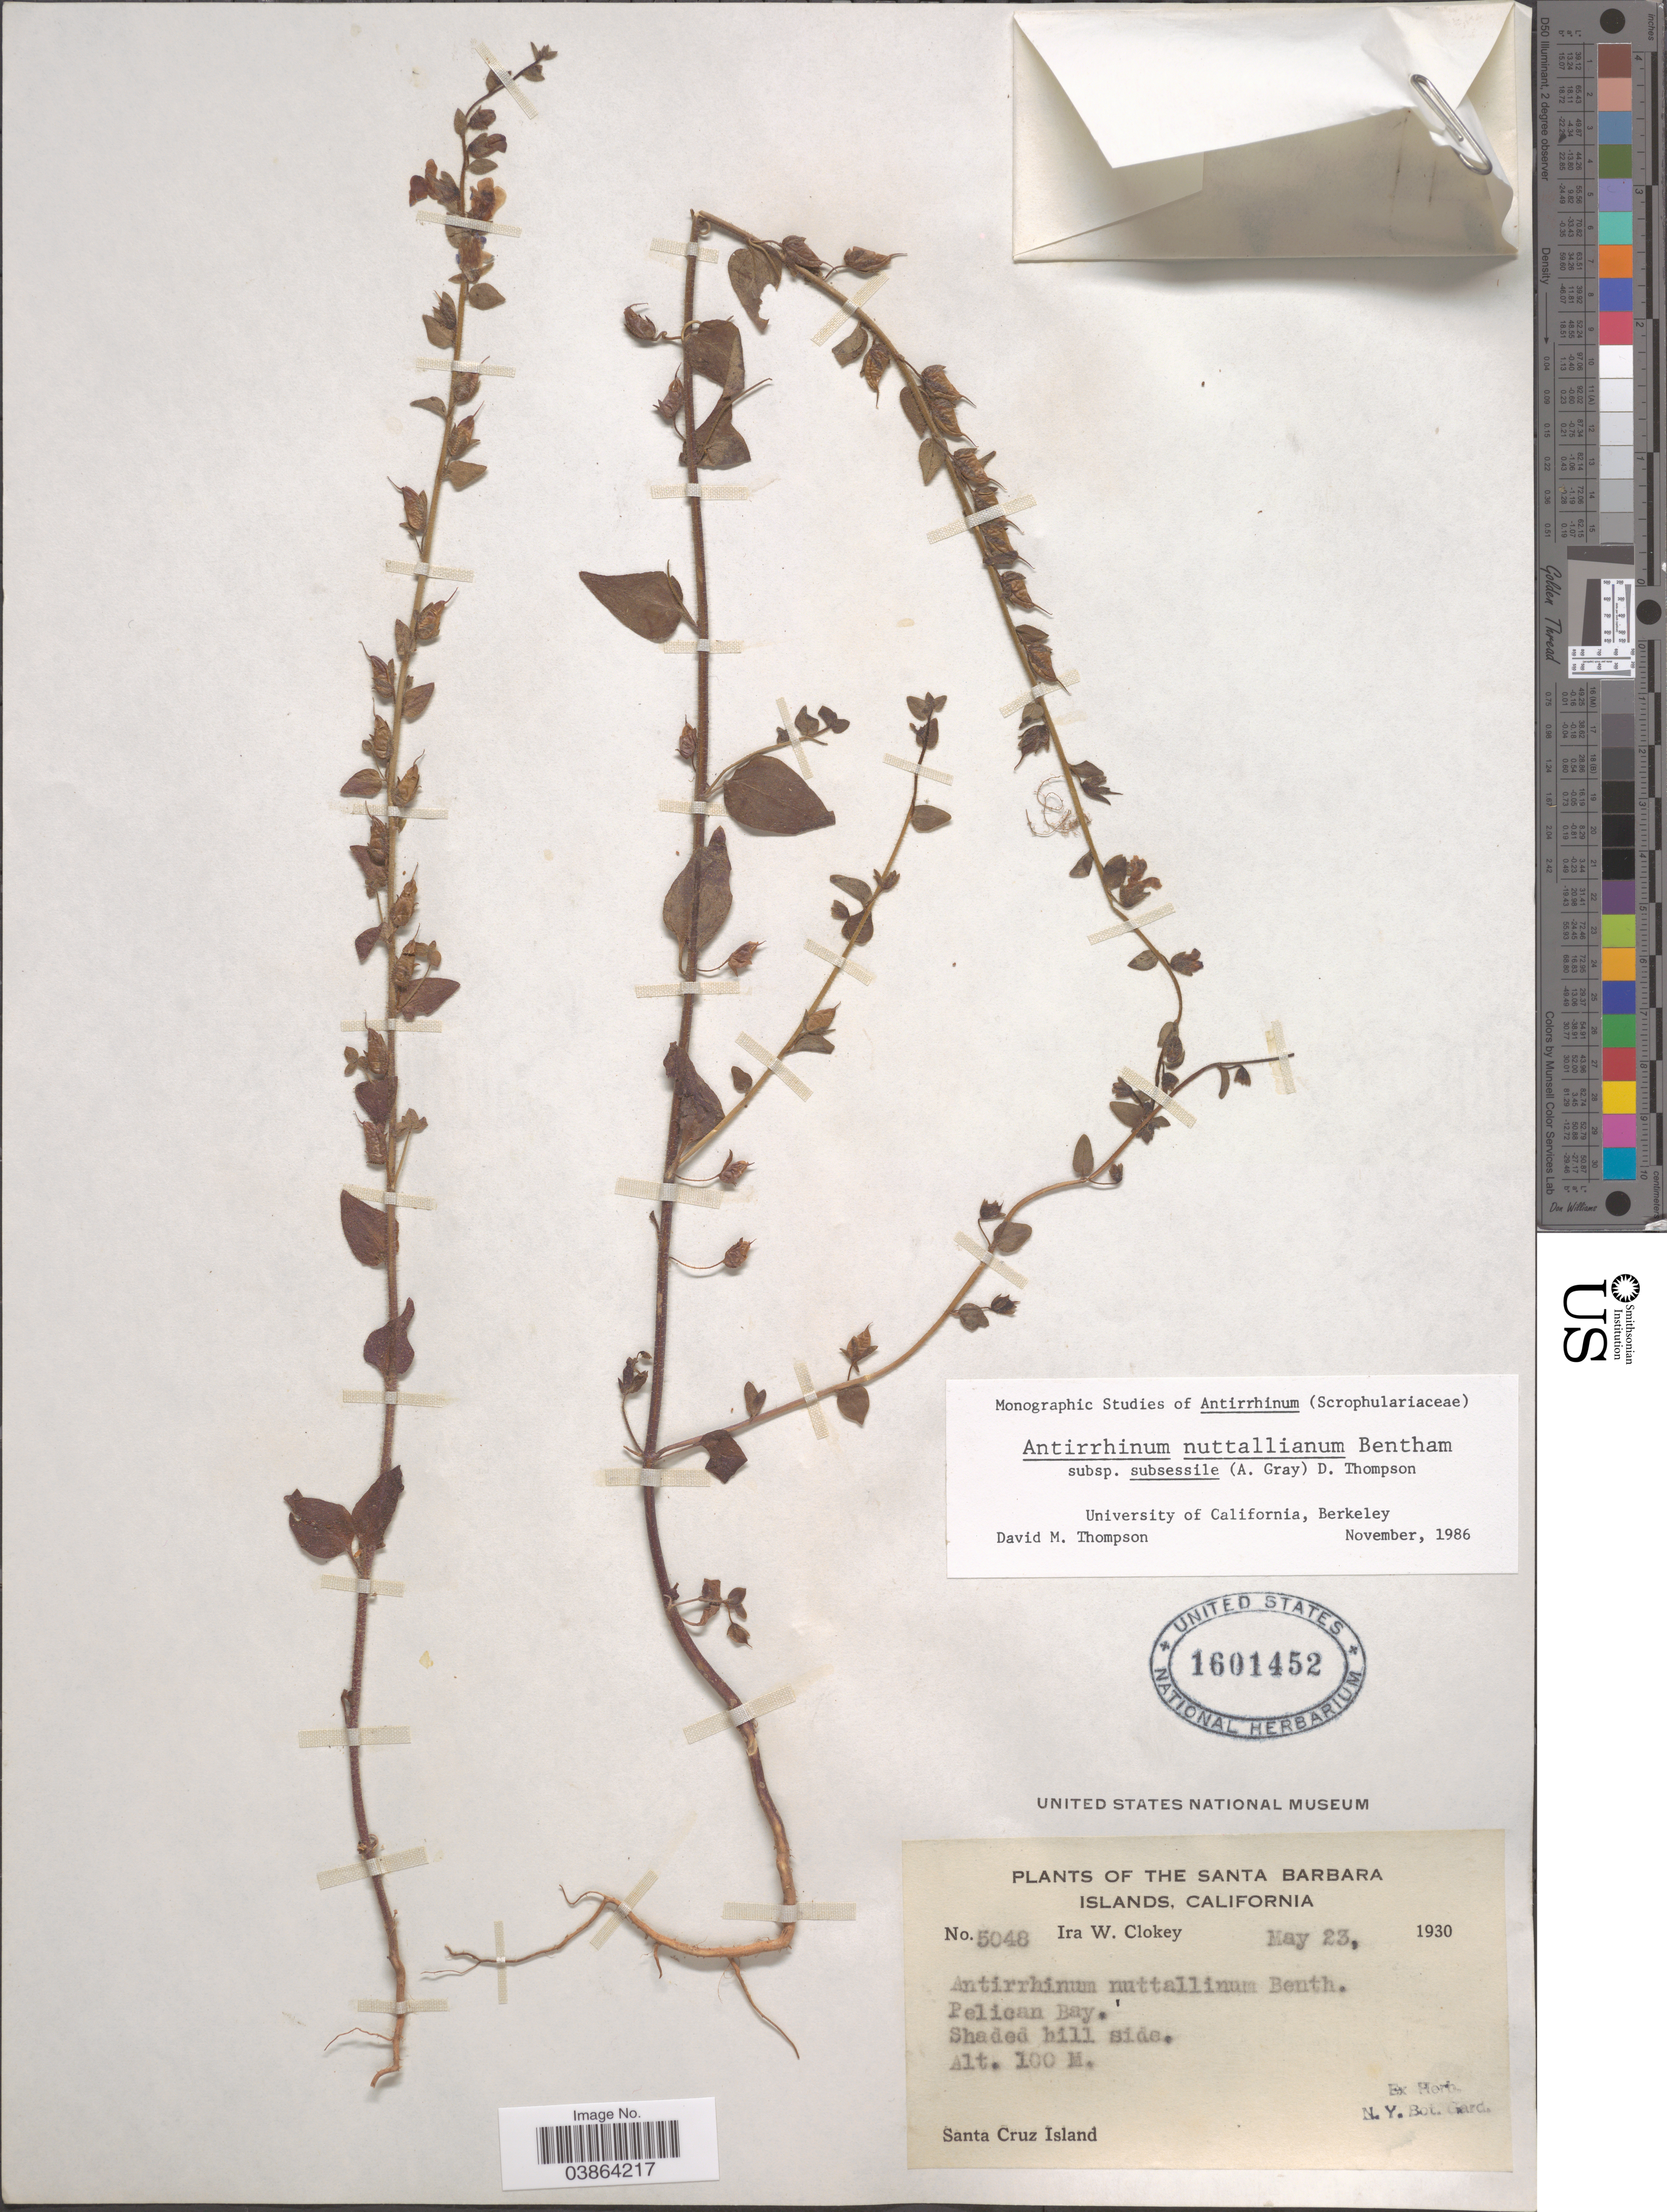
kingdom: Plantae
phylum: Tracheophyta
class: Magnoliopsida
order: Lamiales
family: Plantaginaceae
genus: Sairocarpus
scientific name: Sairocarpus nuttallianus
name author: (Benth.) D.A. Sutton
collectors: I. W. Clokey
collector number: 5048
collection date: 1930-05-23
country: United States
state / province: California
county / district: Santa Barbara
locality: The Santa Barbara Islands. Pelican Bay. Shaded hill side. Santa Cruz Island.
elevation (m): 100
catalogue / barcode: US 1601452